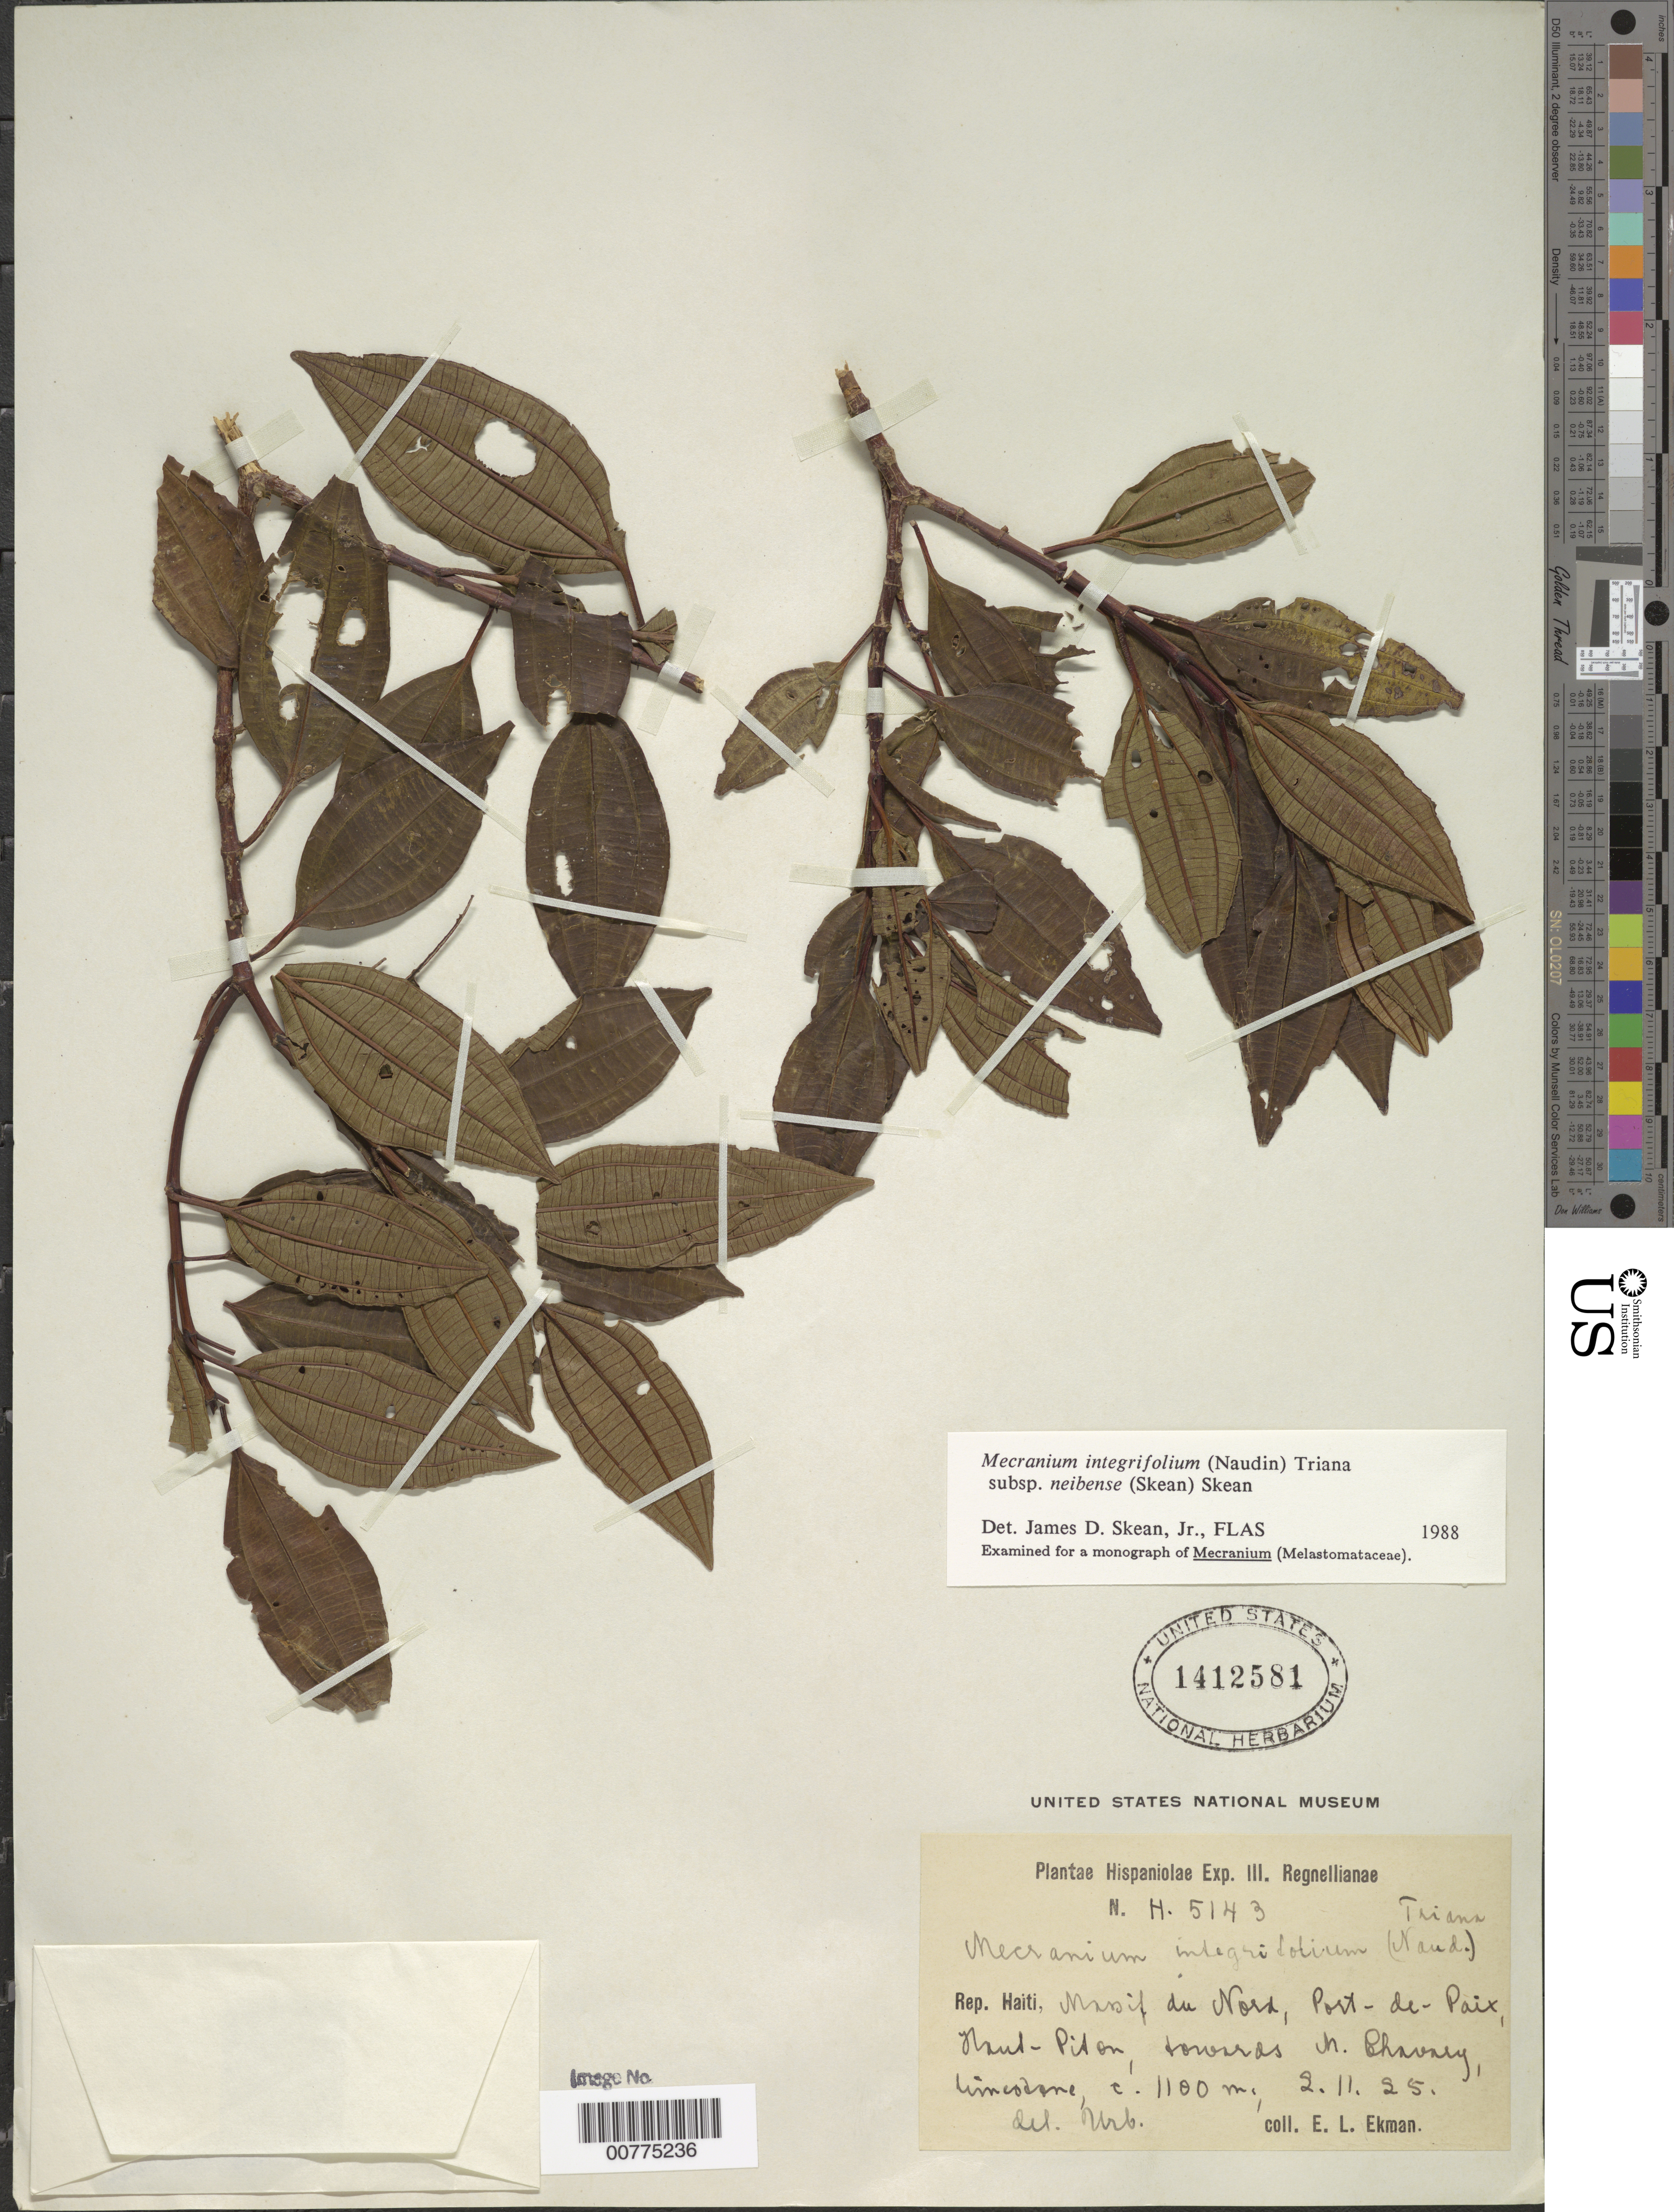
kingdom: Plantae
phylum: Tracheophyta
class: Magnoliopsida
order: Myrtales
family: Melastomataceae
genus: Mecranium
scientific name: Mecranium integrifolium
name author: (Naudin) Triana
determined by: Skean, J. D., Jr.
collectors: E. L. Ekman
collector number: H 5143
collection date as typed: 02 Nov 1925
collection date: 1925-11-02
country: Haiti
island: Hispaniola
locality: Massif du Nord, Port-de-Paix, Mont-Piton, towards M. Chavney.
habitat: Limestone.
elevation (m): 1100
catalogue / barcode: US 1412581